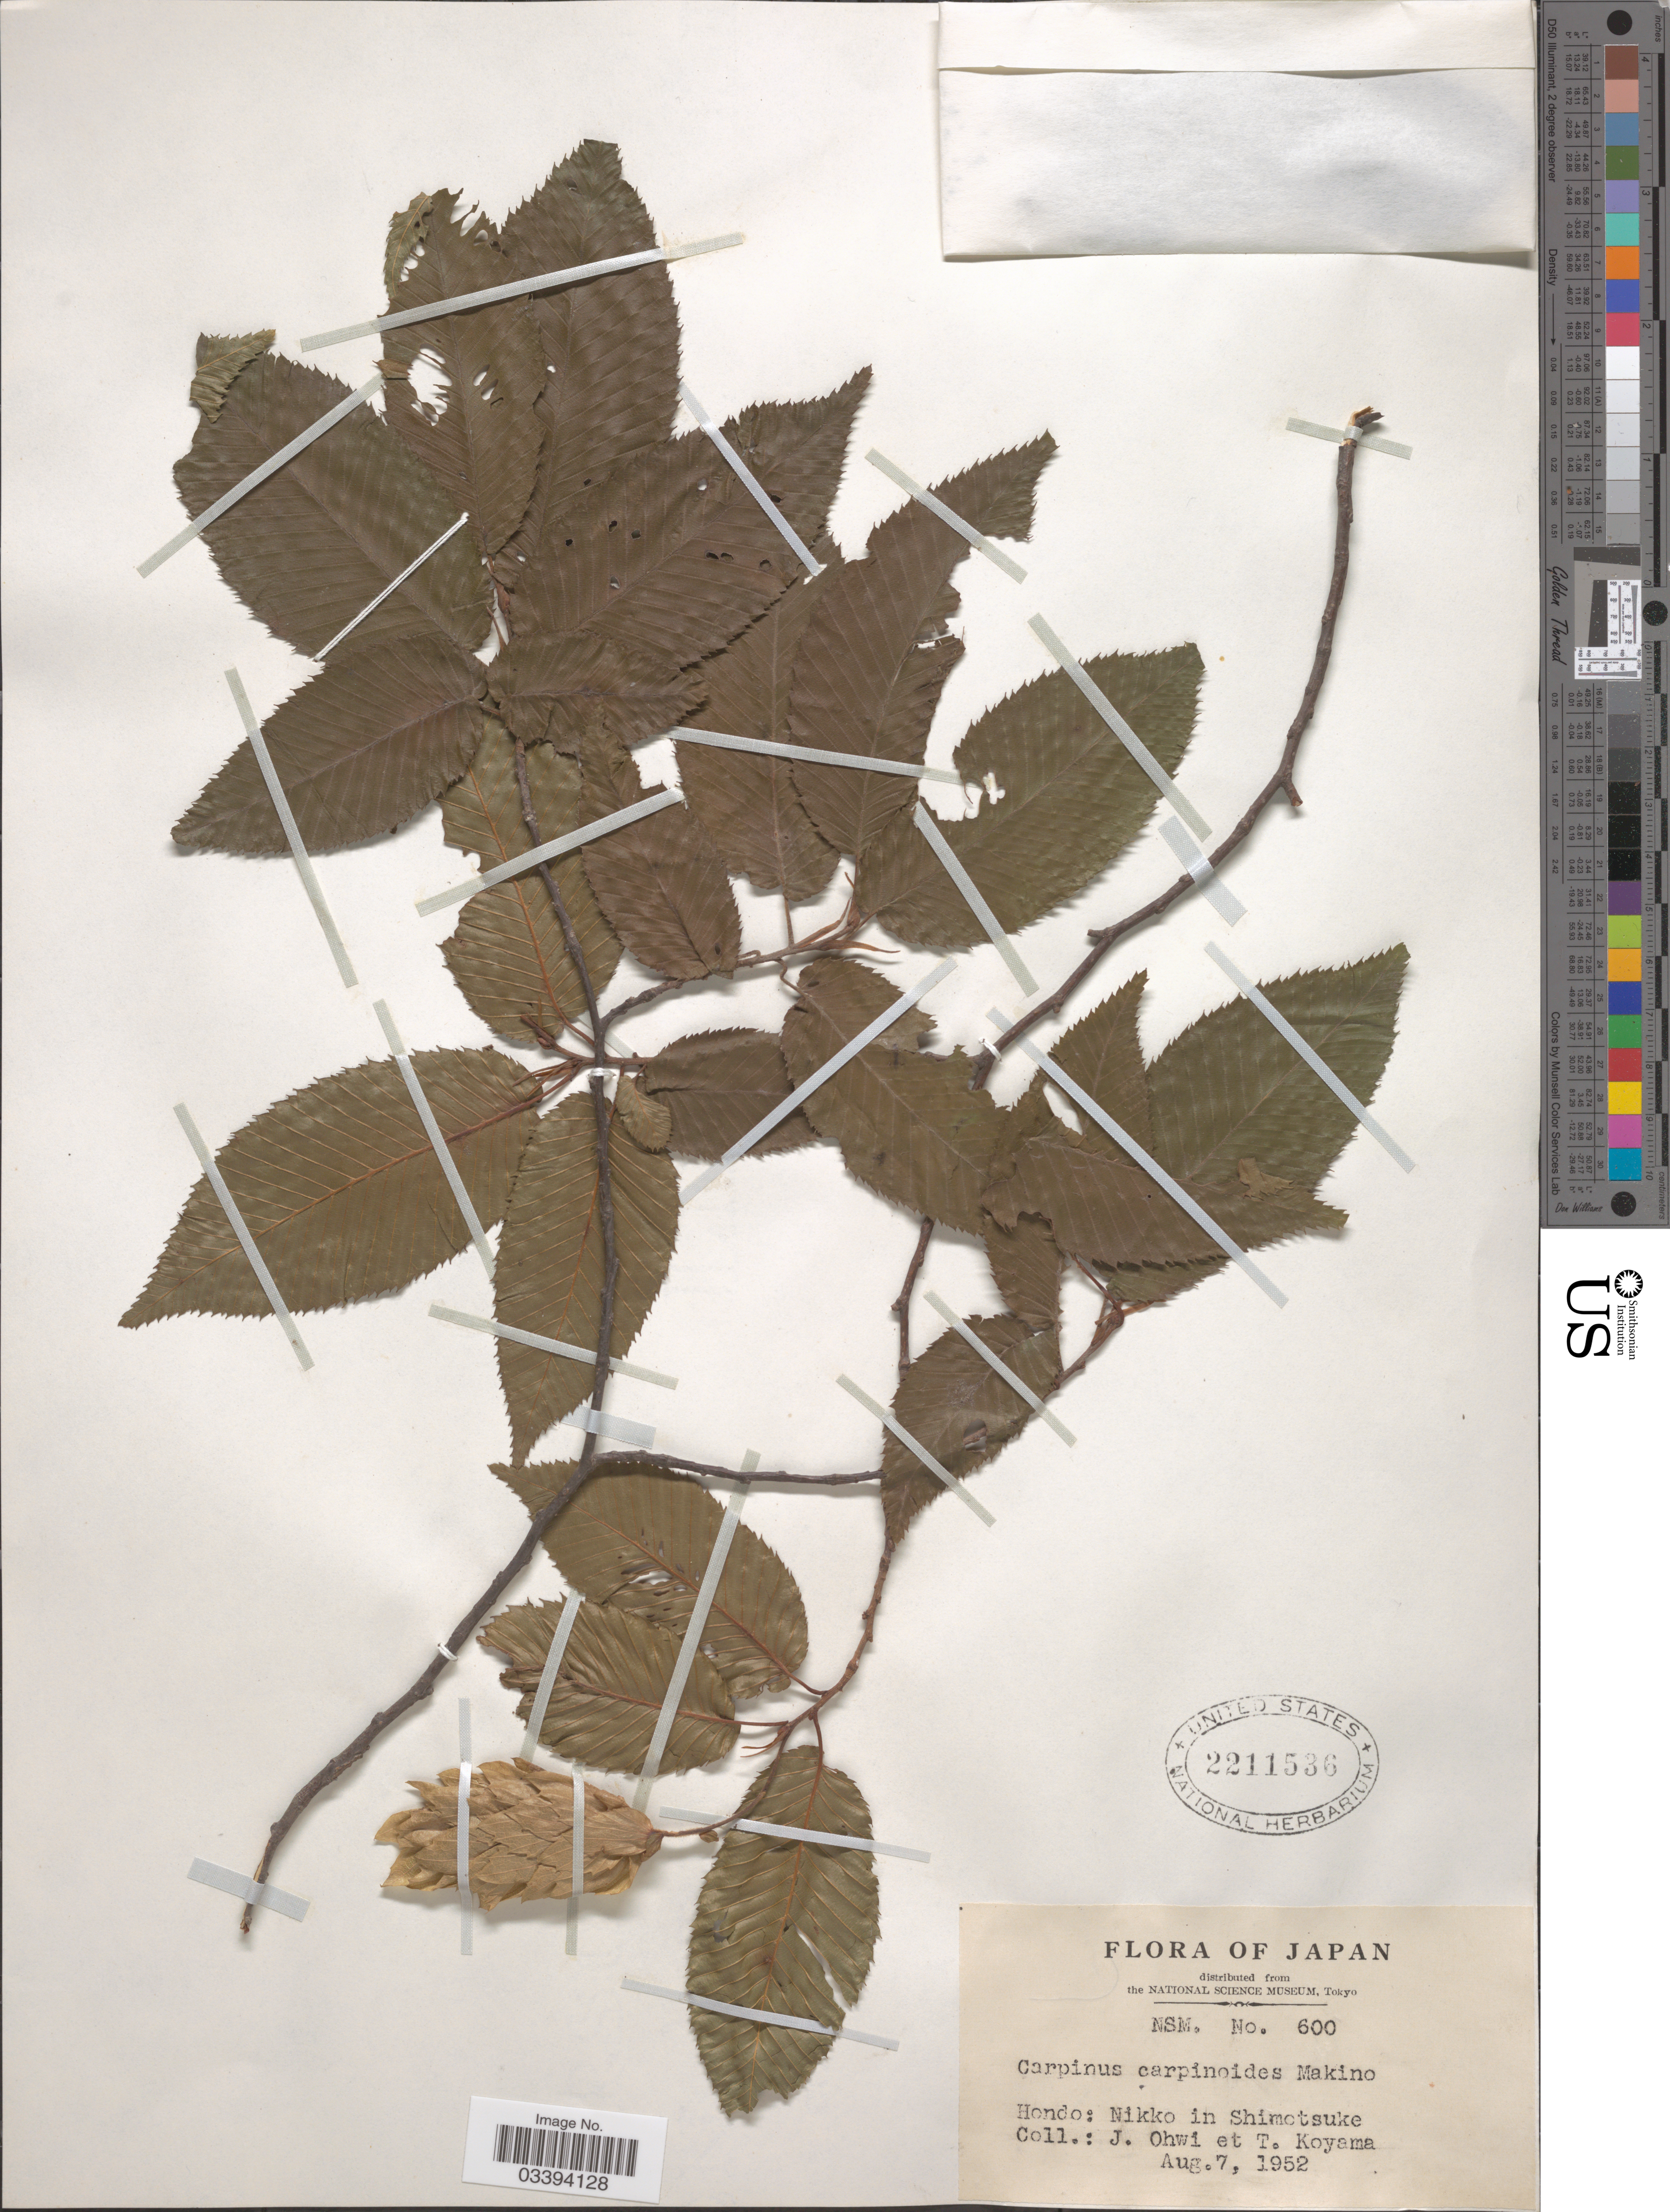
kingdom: Plantae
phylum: Tracheophyta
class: Magnoliopsida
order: Fagales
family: Betulaceae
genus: Carpinus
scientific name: Carpinus carpinoides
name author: Makino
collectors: J. Ohwi & T. Koyama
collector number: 600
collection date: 1952-08-07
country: Japan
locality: Hondo: Nikko in Shimotsuke.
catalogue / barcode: US 2211536